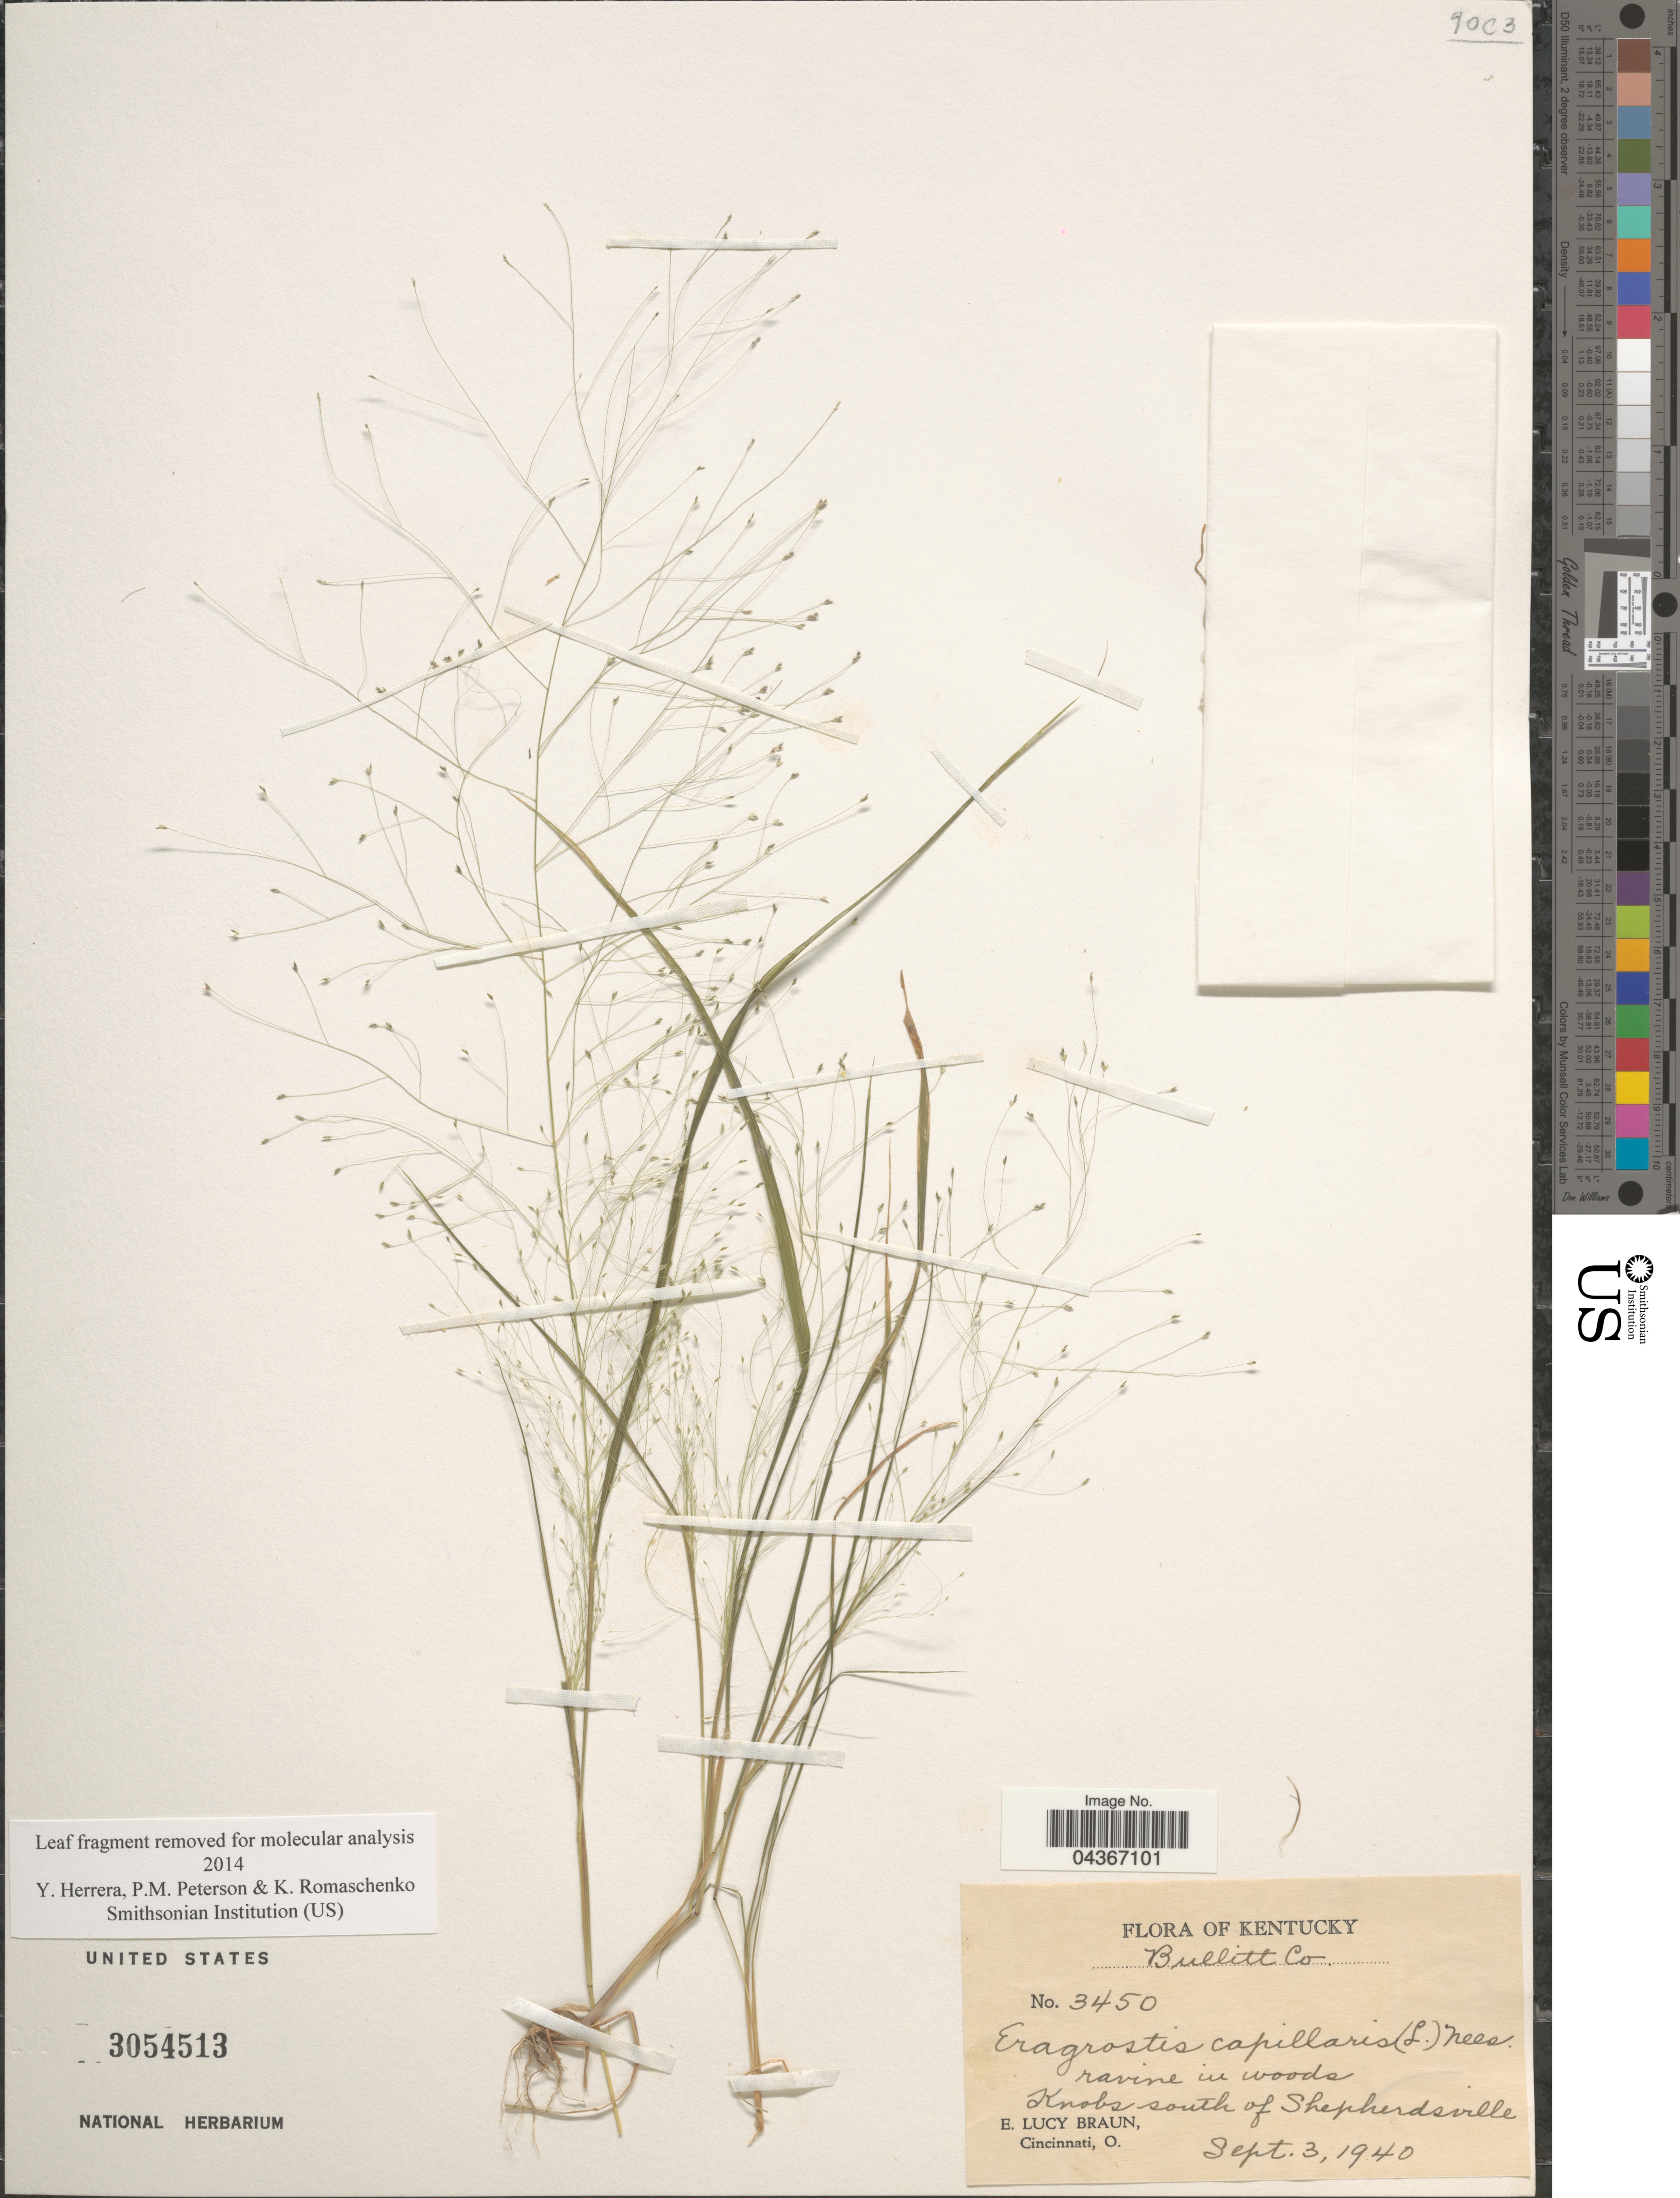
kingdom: Plantae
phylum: Tracheophyta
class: Liliopsida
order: Poales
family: Poaceae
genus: Eragrostis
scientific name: Eragrostis capillaris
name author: (L.) Nees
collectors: E. L. Braun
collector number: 3450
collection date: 1940-09-03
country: United States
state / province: Kentucky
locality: Bullitt Co. Ravine in woods Knobs south of Shepherdsville.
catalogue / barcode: US 3054513